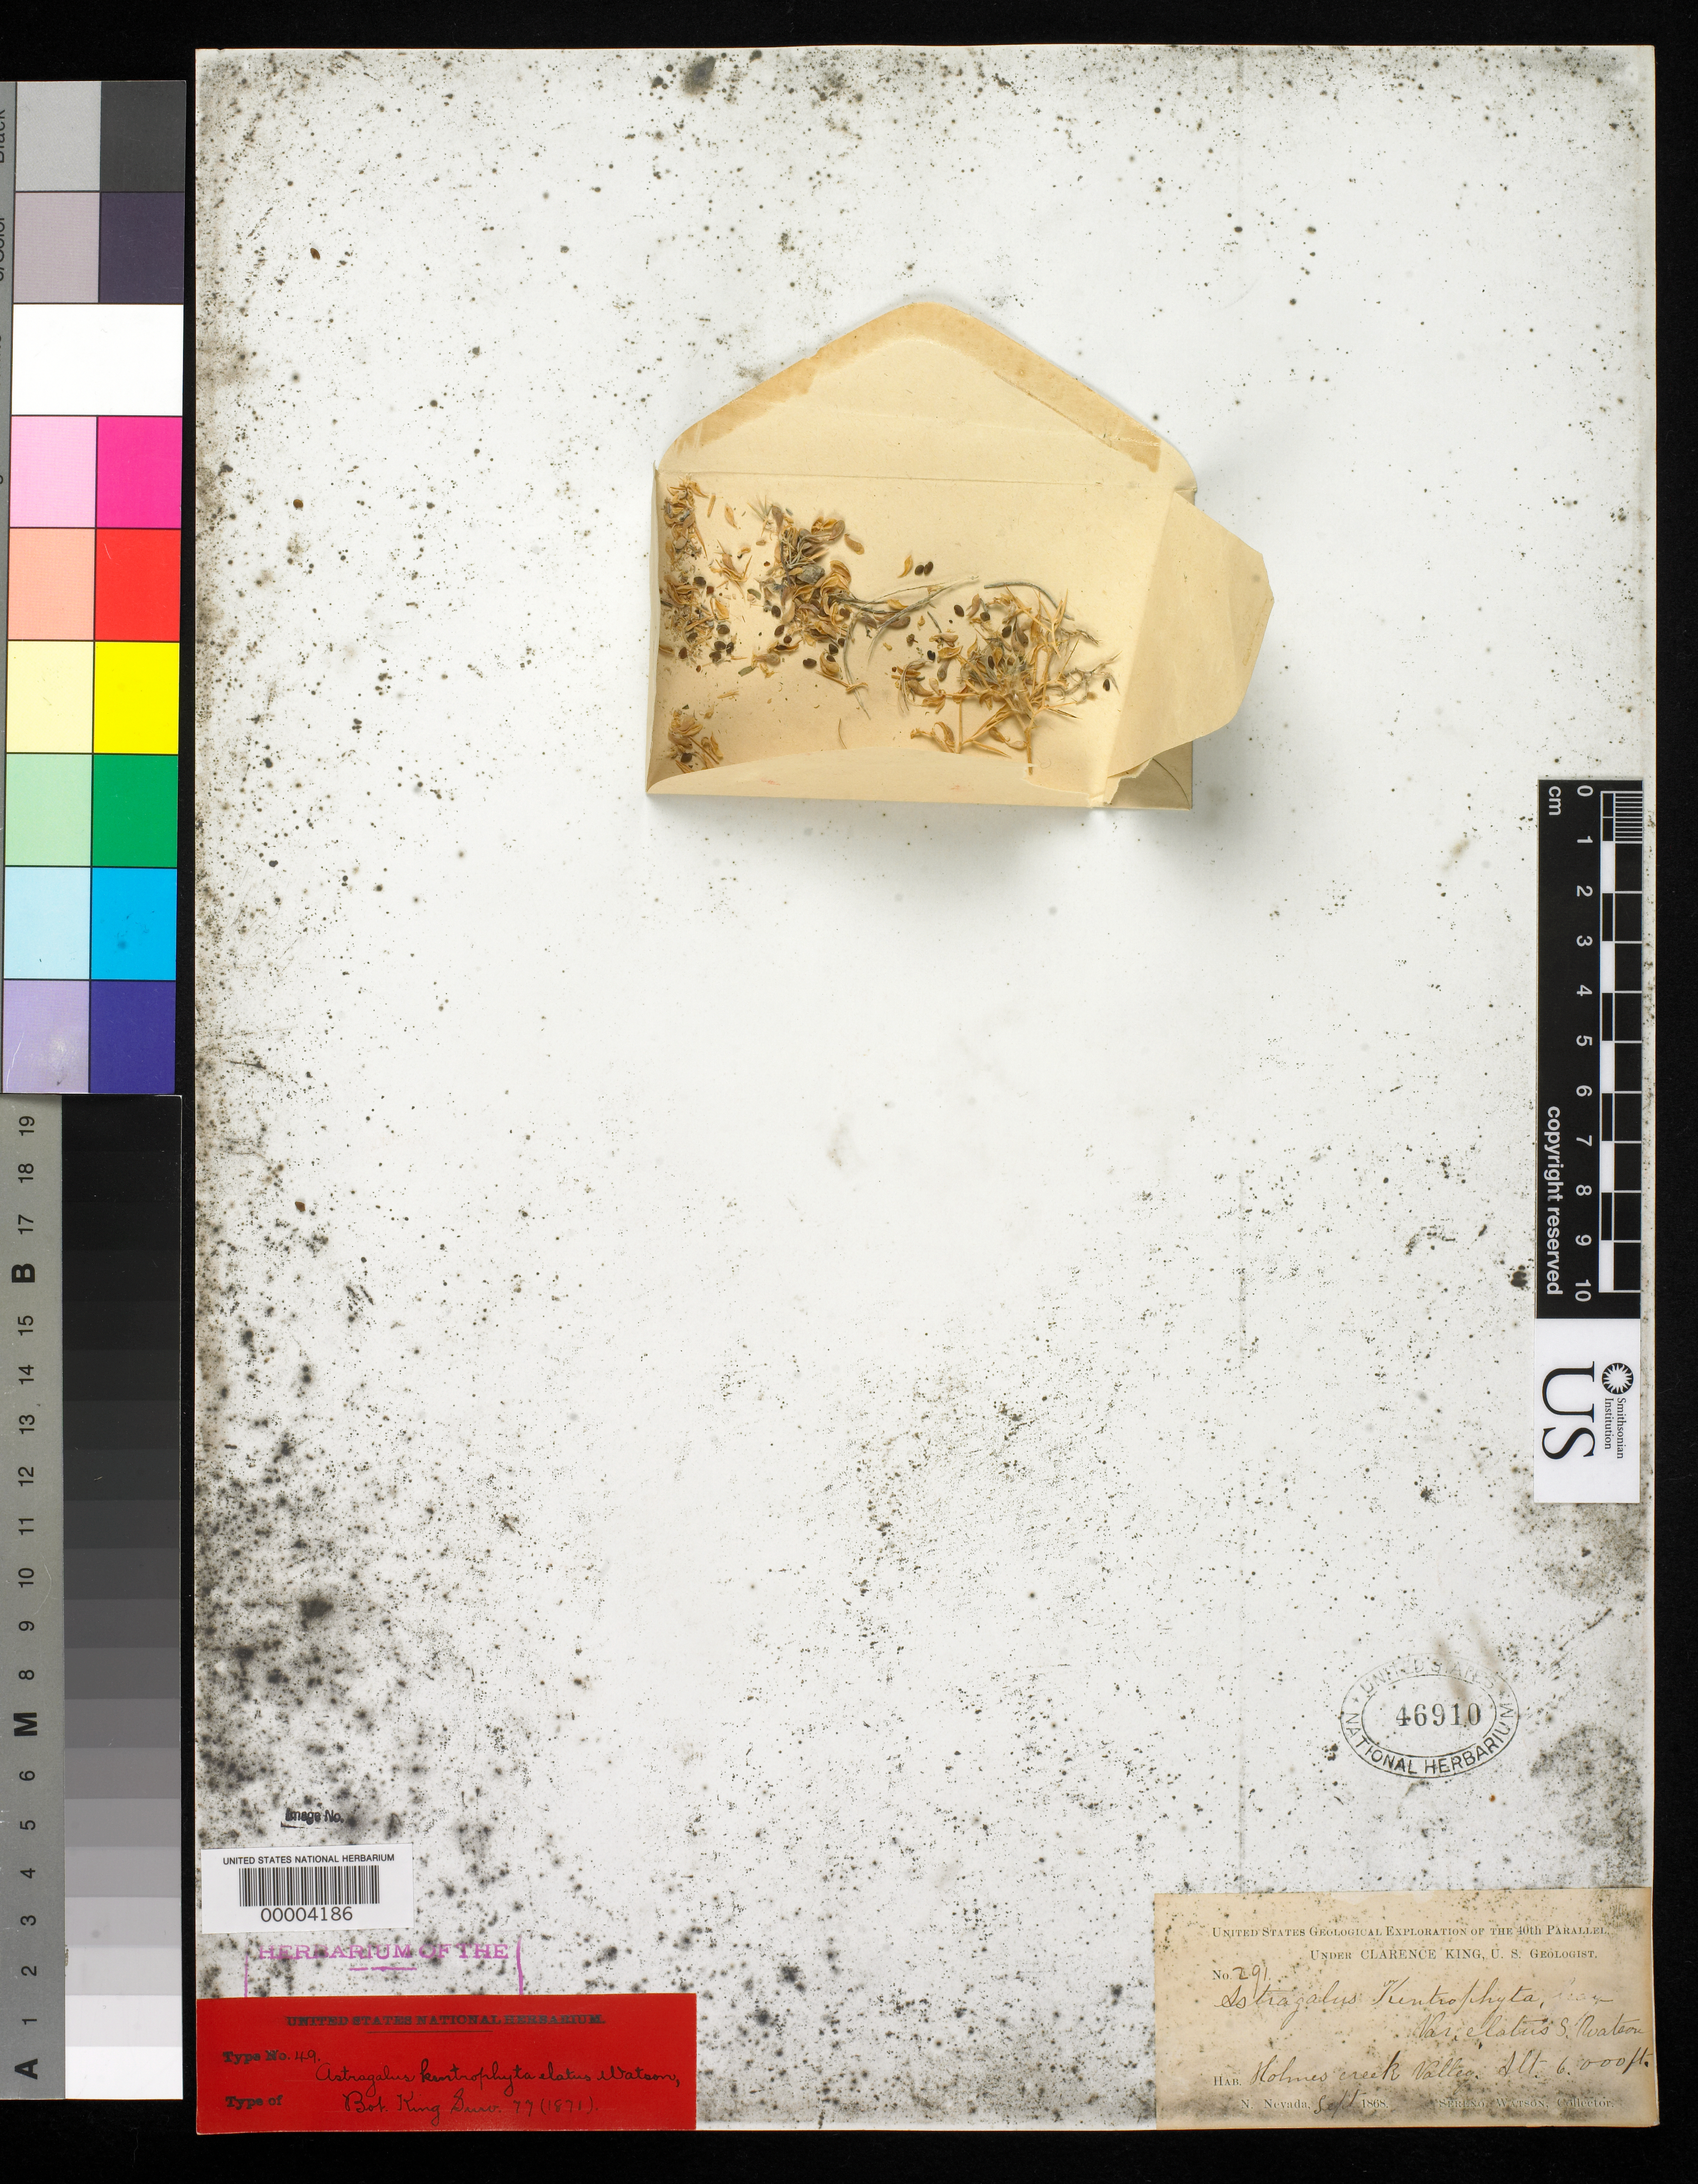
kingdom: Plantae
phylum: Tracheophyta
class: Magnoliopsida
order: Fabales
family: Fabaceae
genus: Astragalus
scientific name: Astragalus kentrophyta var. elatus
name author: S. Watson in C. King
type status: Isotype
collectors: S. Watson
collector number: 291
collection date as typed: Sep 1868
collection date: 1868-09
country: United States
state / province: Nevada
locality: Holmes Creek valley.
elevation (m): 1829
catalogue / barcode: US 46910